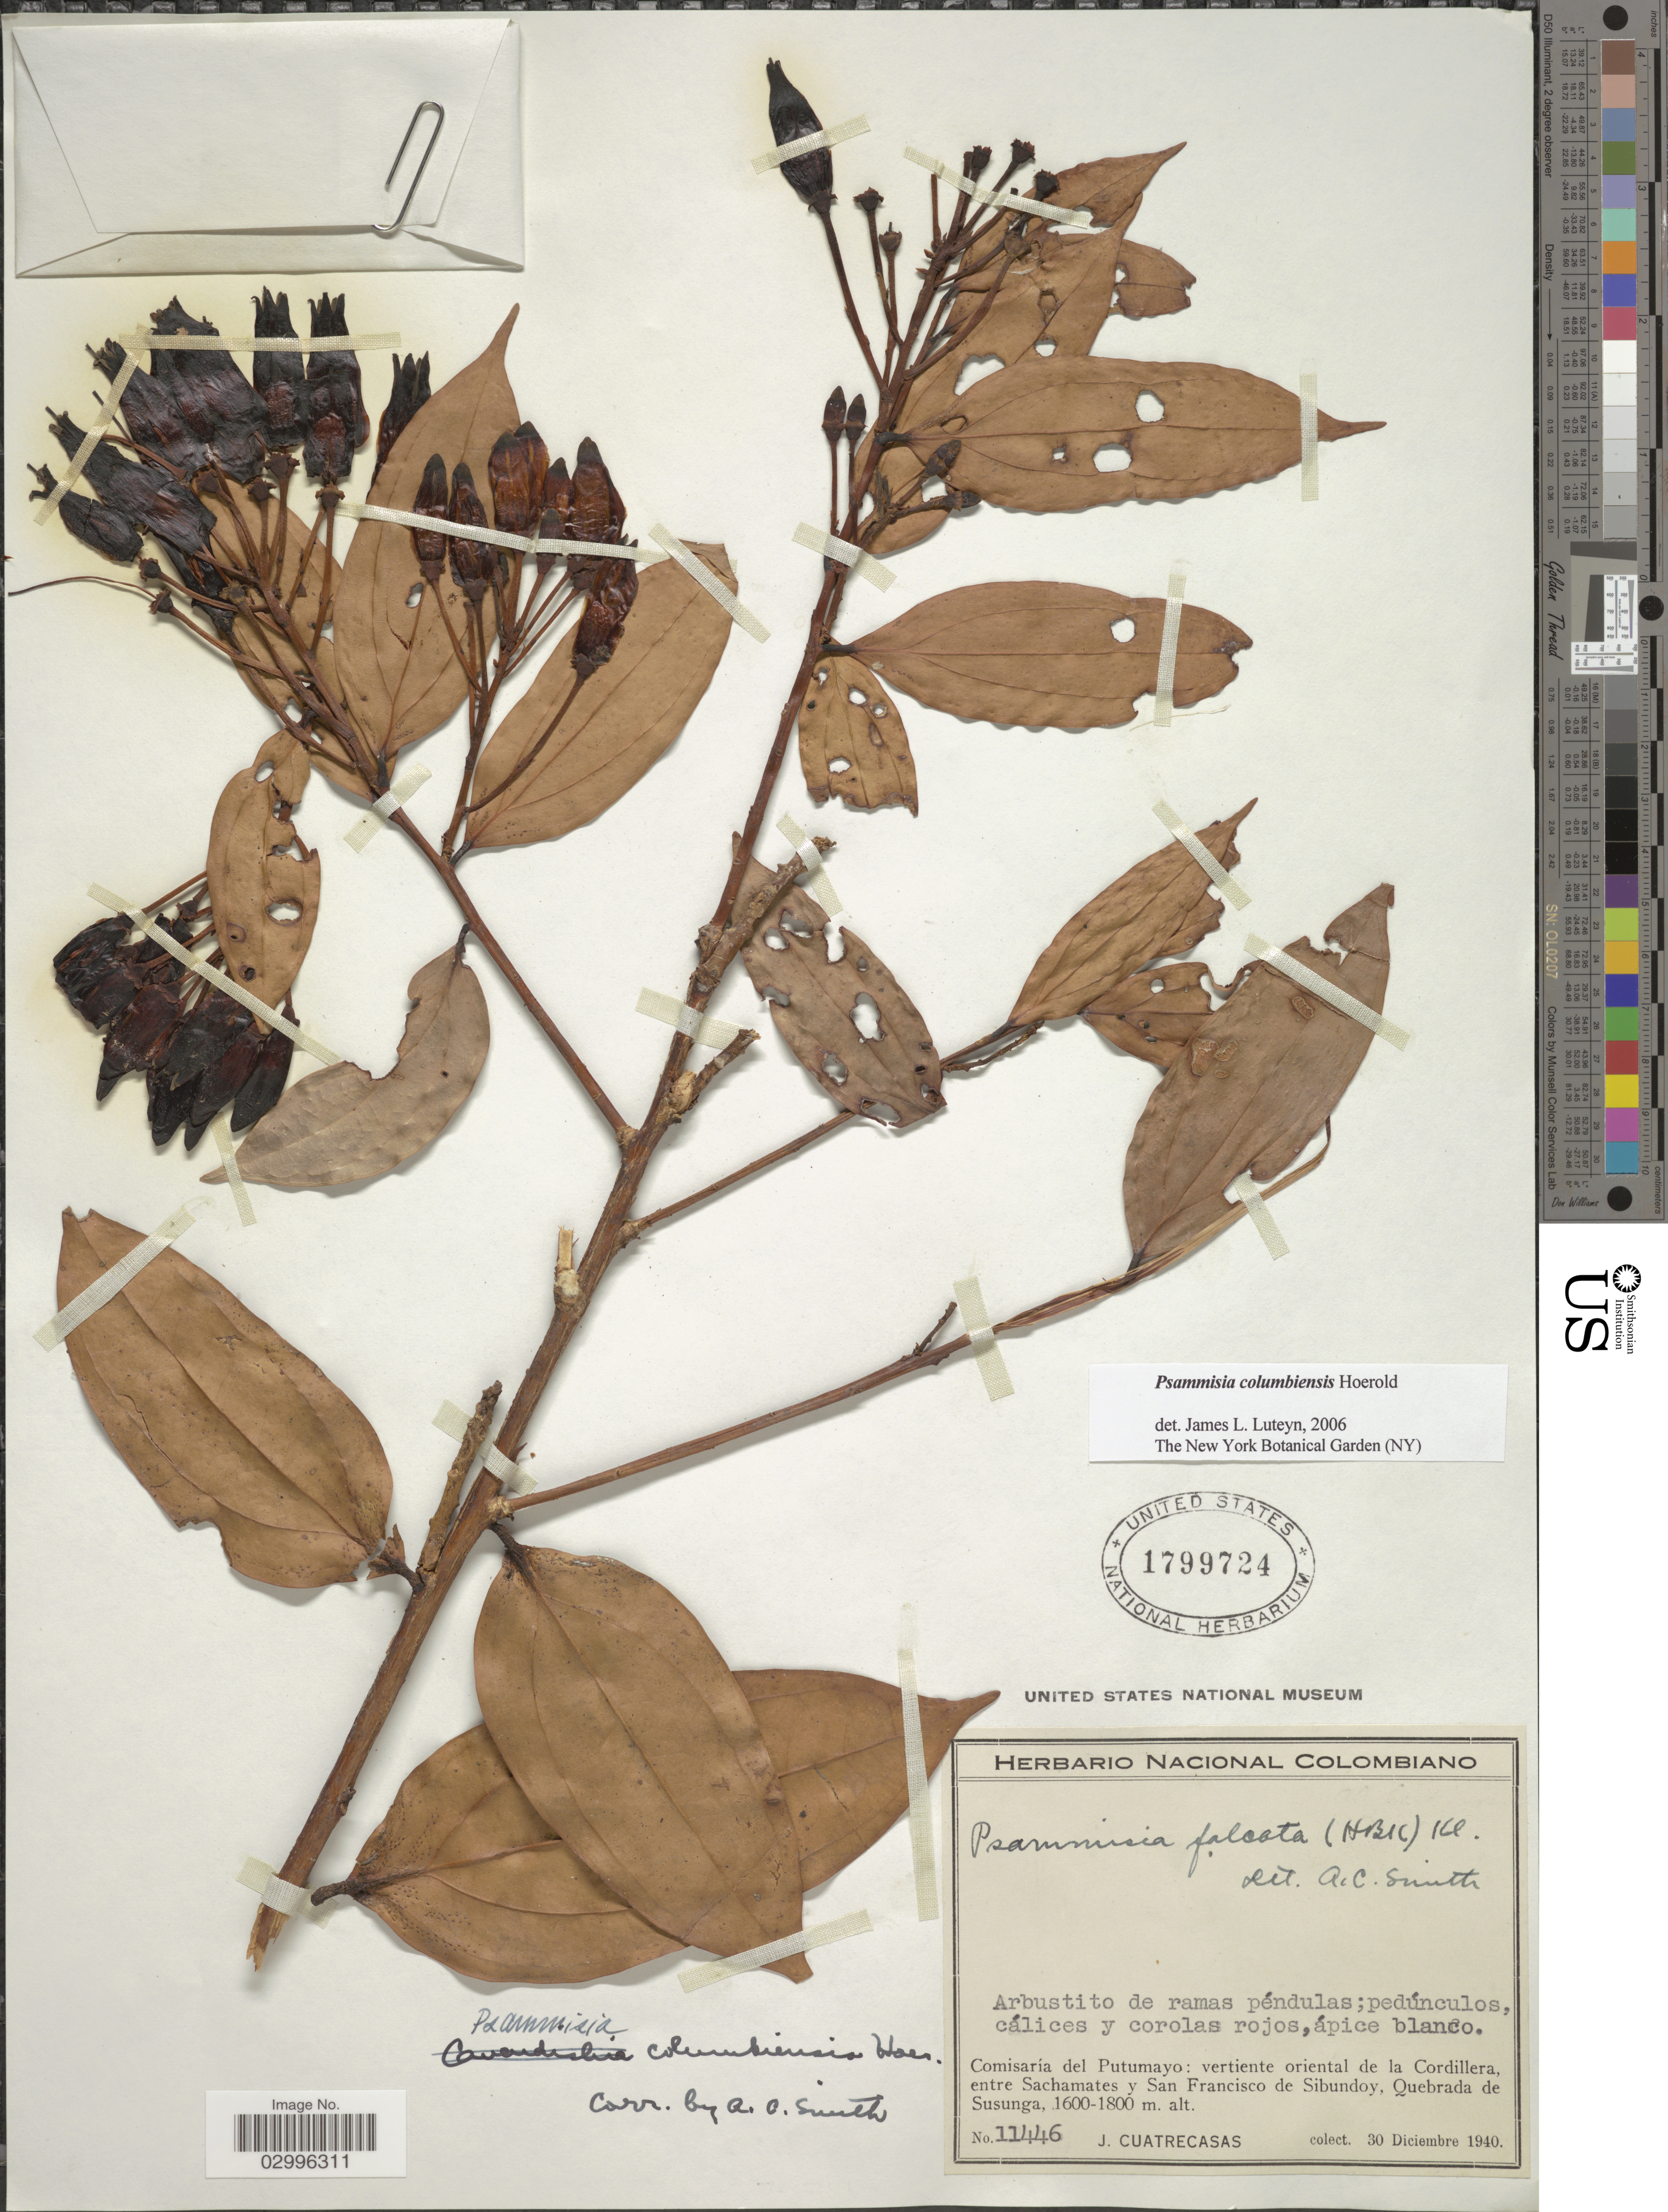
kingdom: Plantae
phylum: Tracheophyta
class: Magnoliopsida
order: Ericales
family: Ericaceae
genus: Psammisia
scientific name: Psammisia columbiensis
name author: Hoerold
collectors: J. Cuatrecasas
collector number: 11446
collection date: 1940-12-30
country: Colombia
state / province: Putumayo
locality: Comisaría del Putumayo: vertiente oriental de la Cordillera, entre Sachamates y San Francisco de Sibundoy, Quebrada de Susunga.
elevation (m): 1600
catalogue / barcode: US 1799724